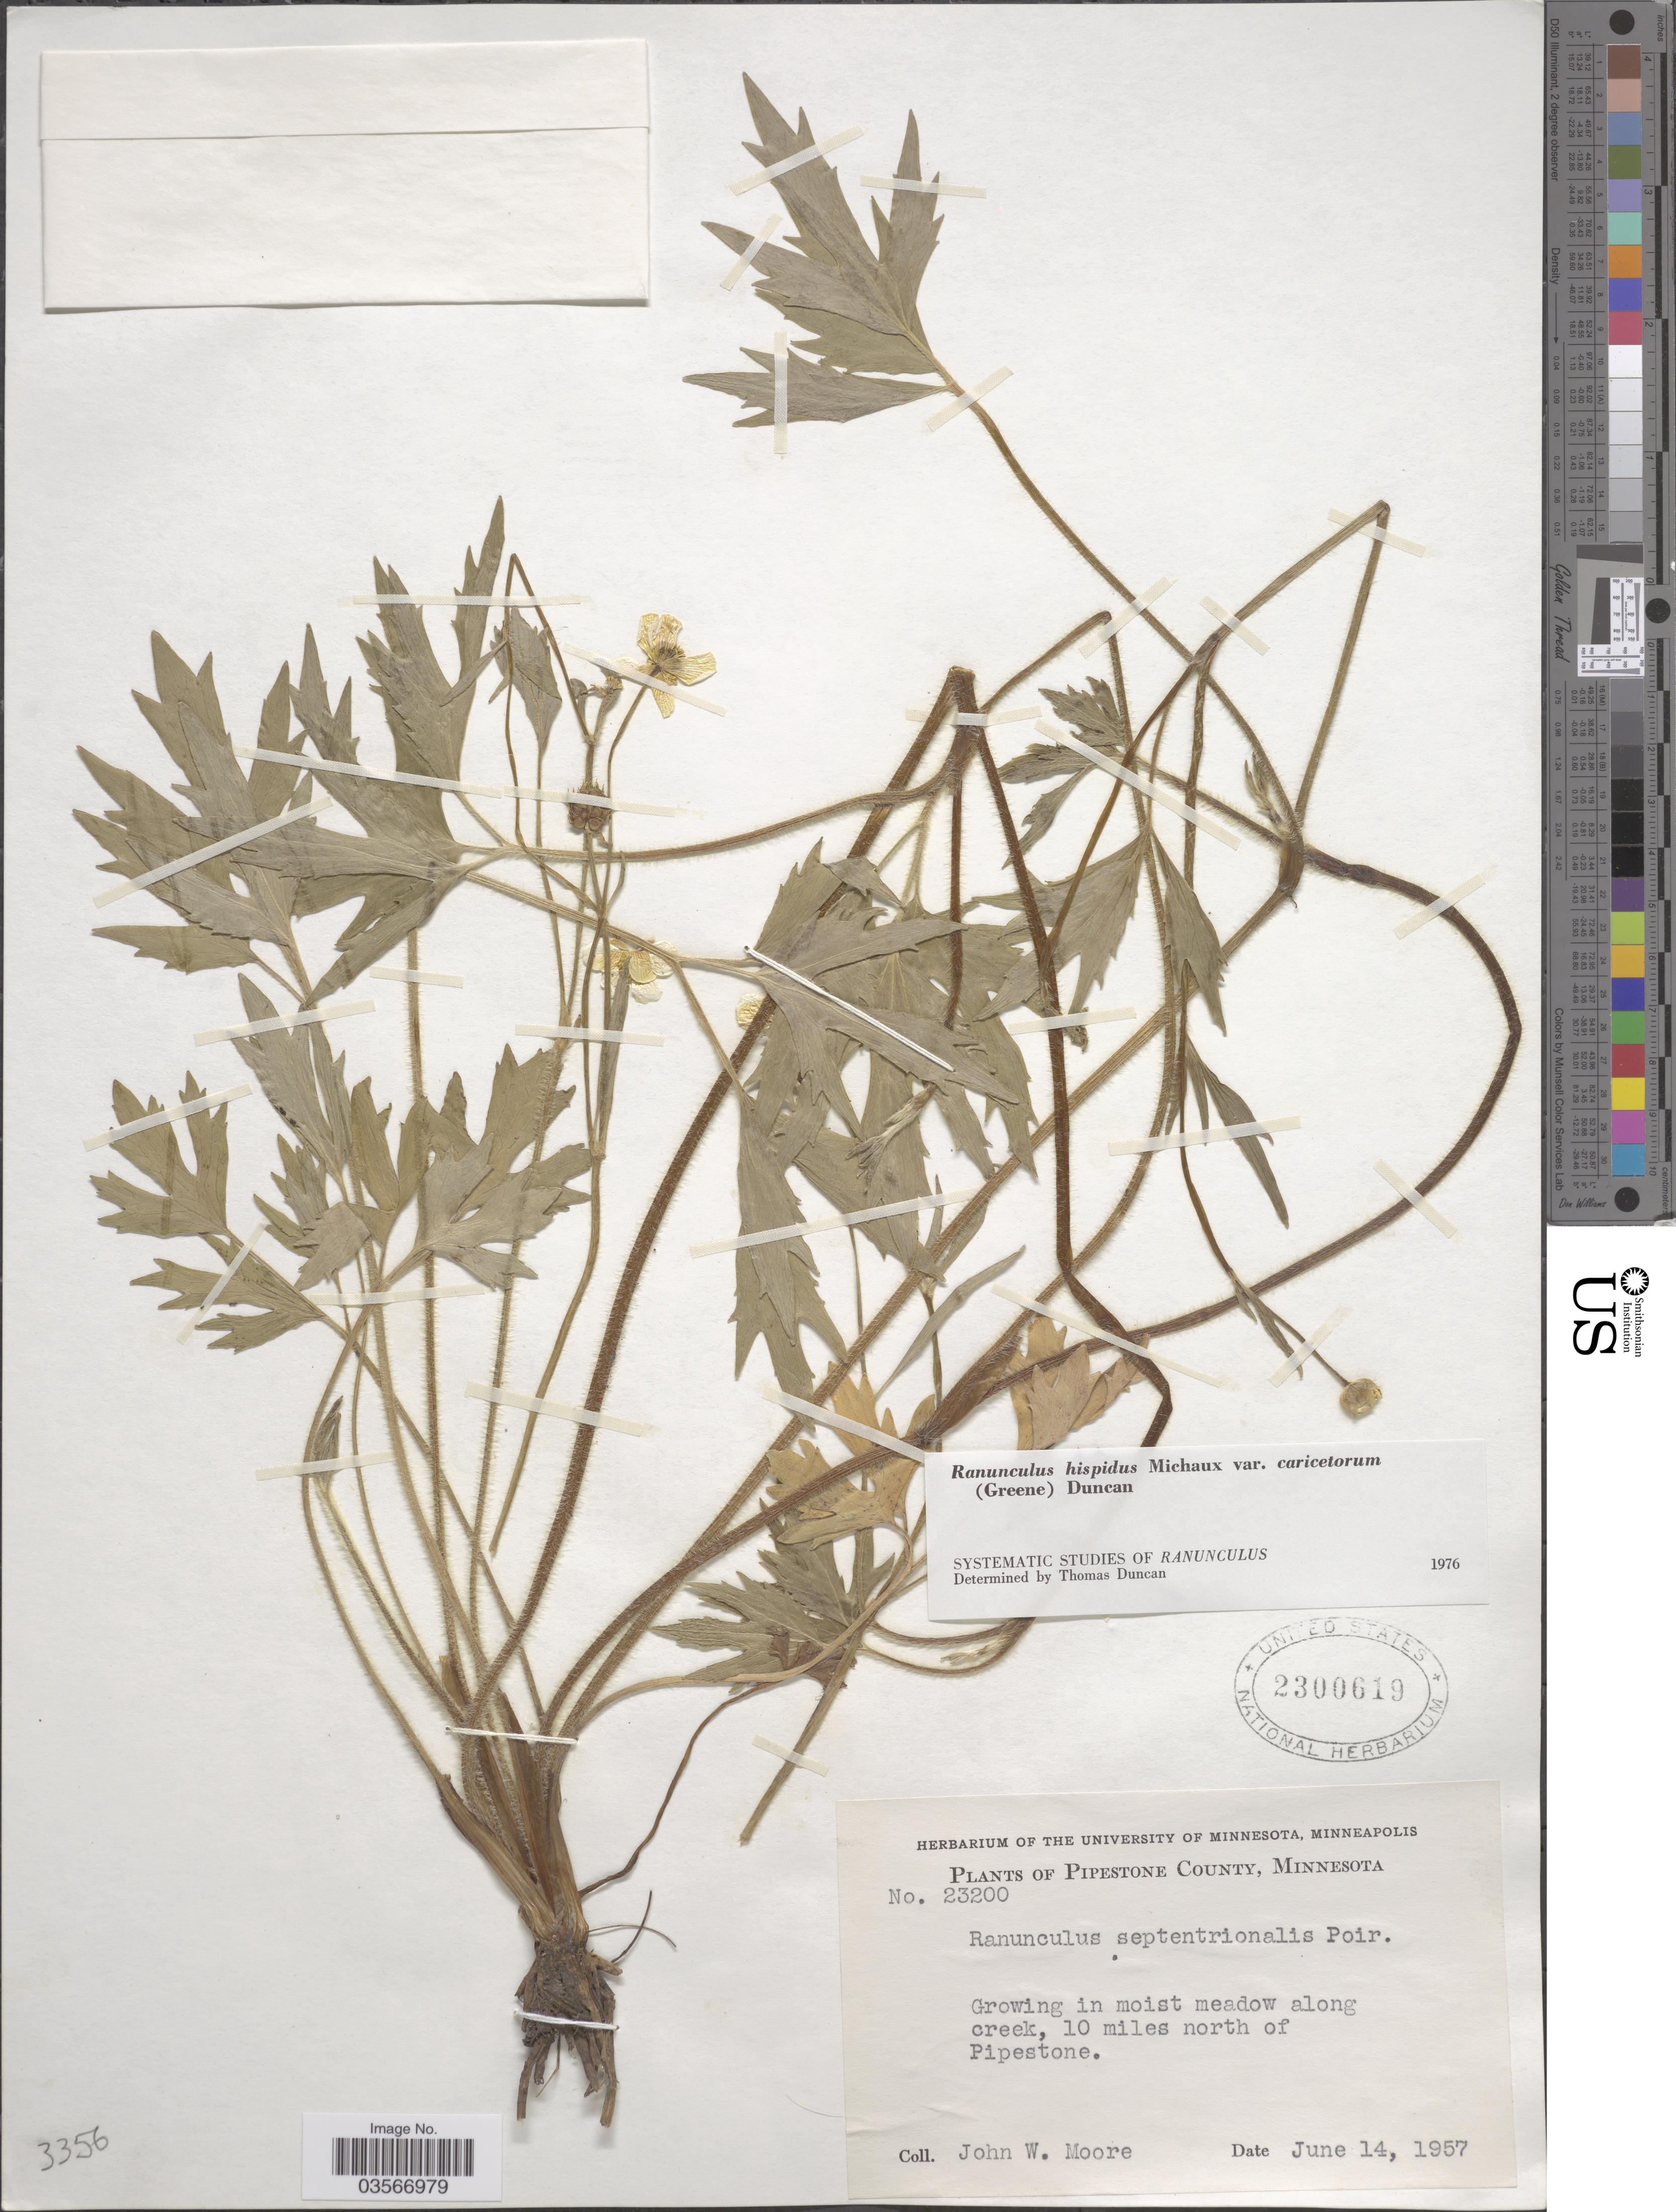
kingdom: Plantae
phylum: Tracheophyta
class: Magnoliopsida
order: Ranunculales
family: Ranunculaceae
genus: Ranunculus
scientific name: Ranunculus hispidus var. caricetorum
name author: Michx.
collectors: J. Moore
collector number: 23200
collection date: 1957-06-14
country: United States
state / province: Minnesota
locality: Pipestone County. In moist meadow along creek, 10 miles north of Pipestone.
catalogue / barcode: US 2300619